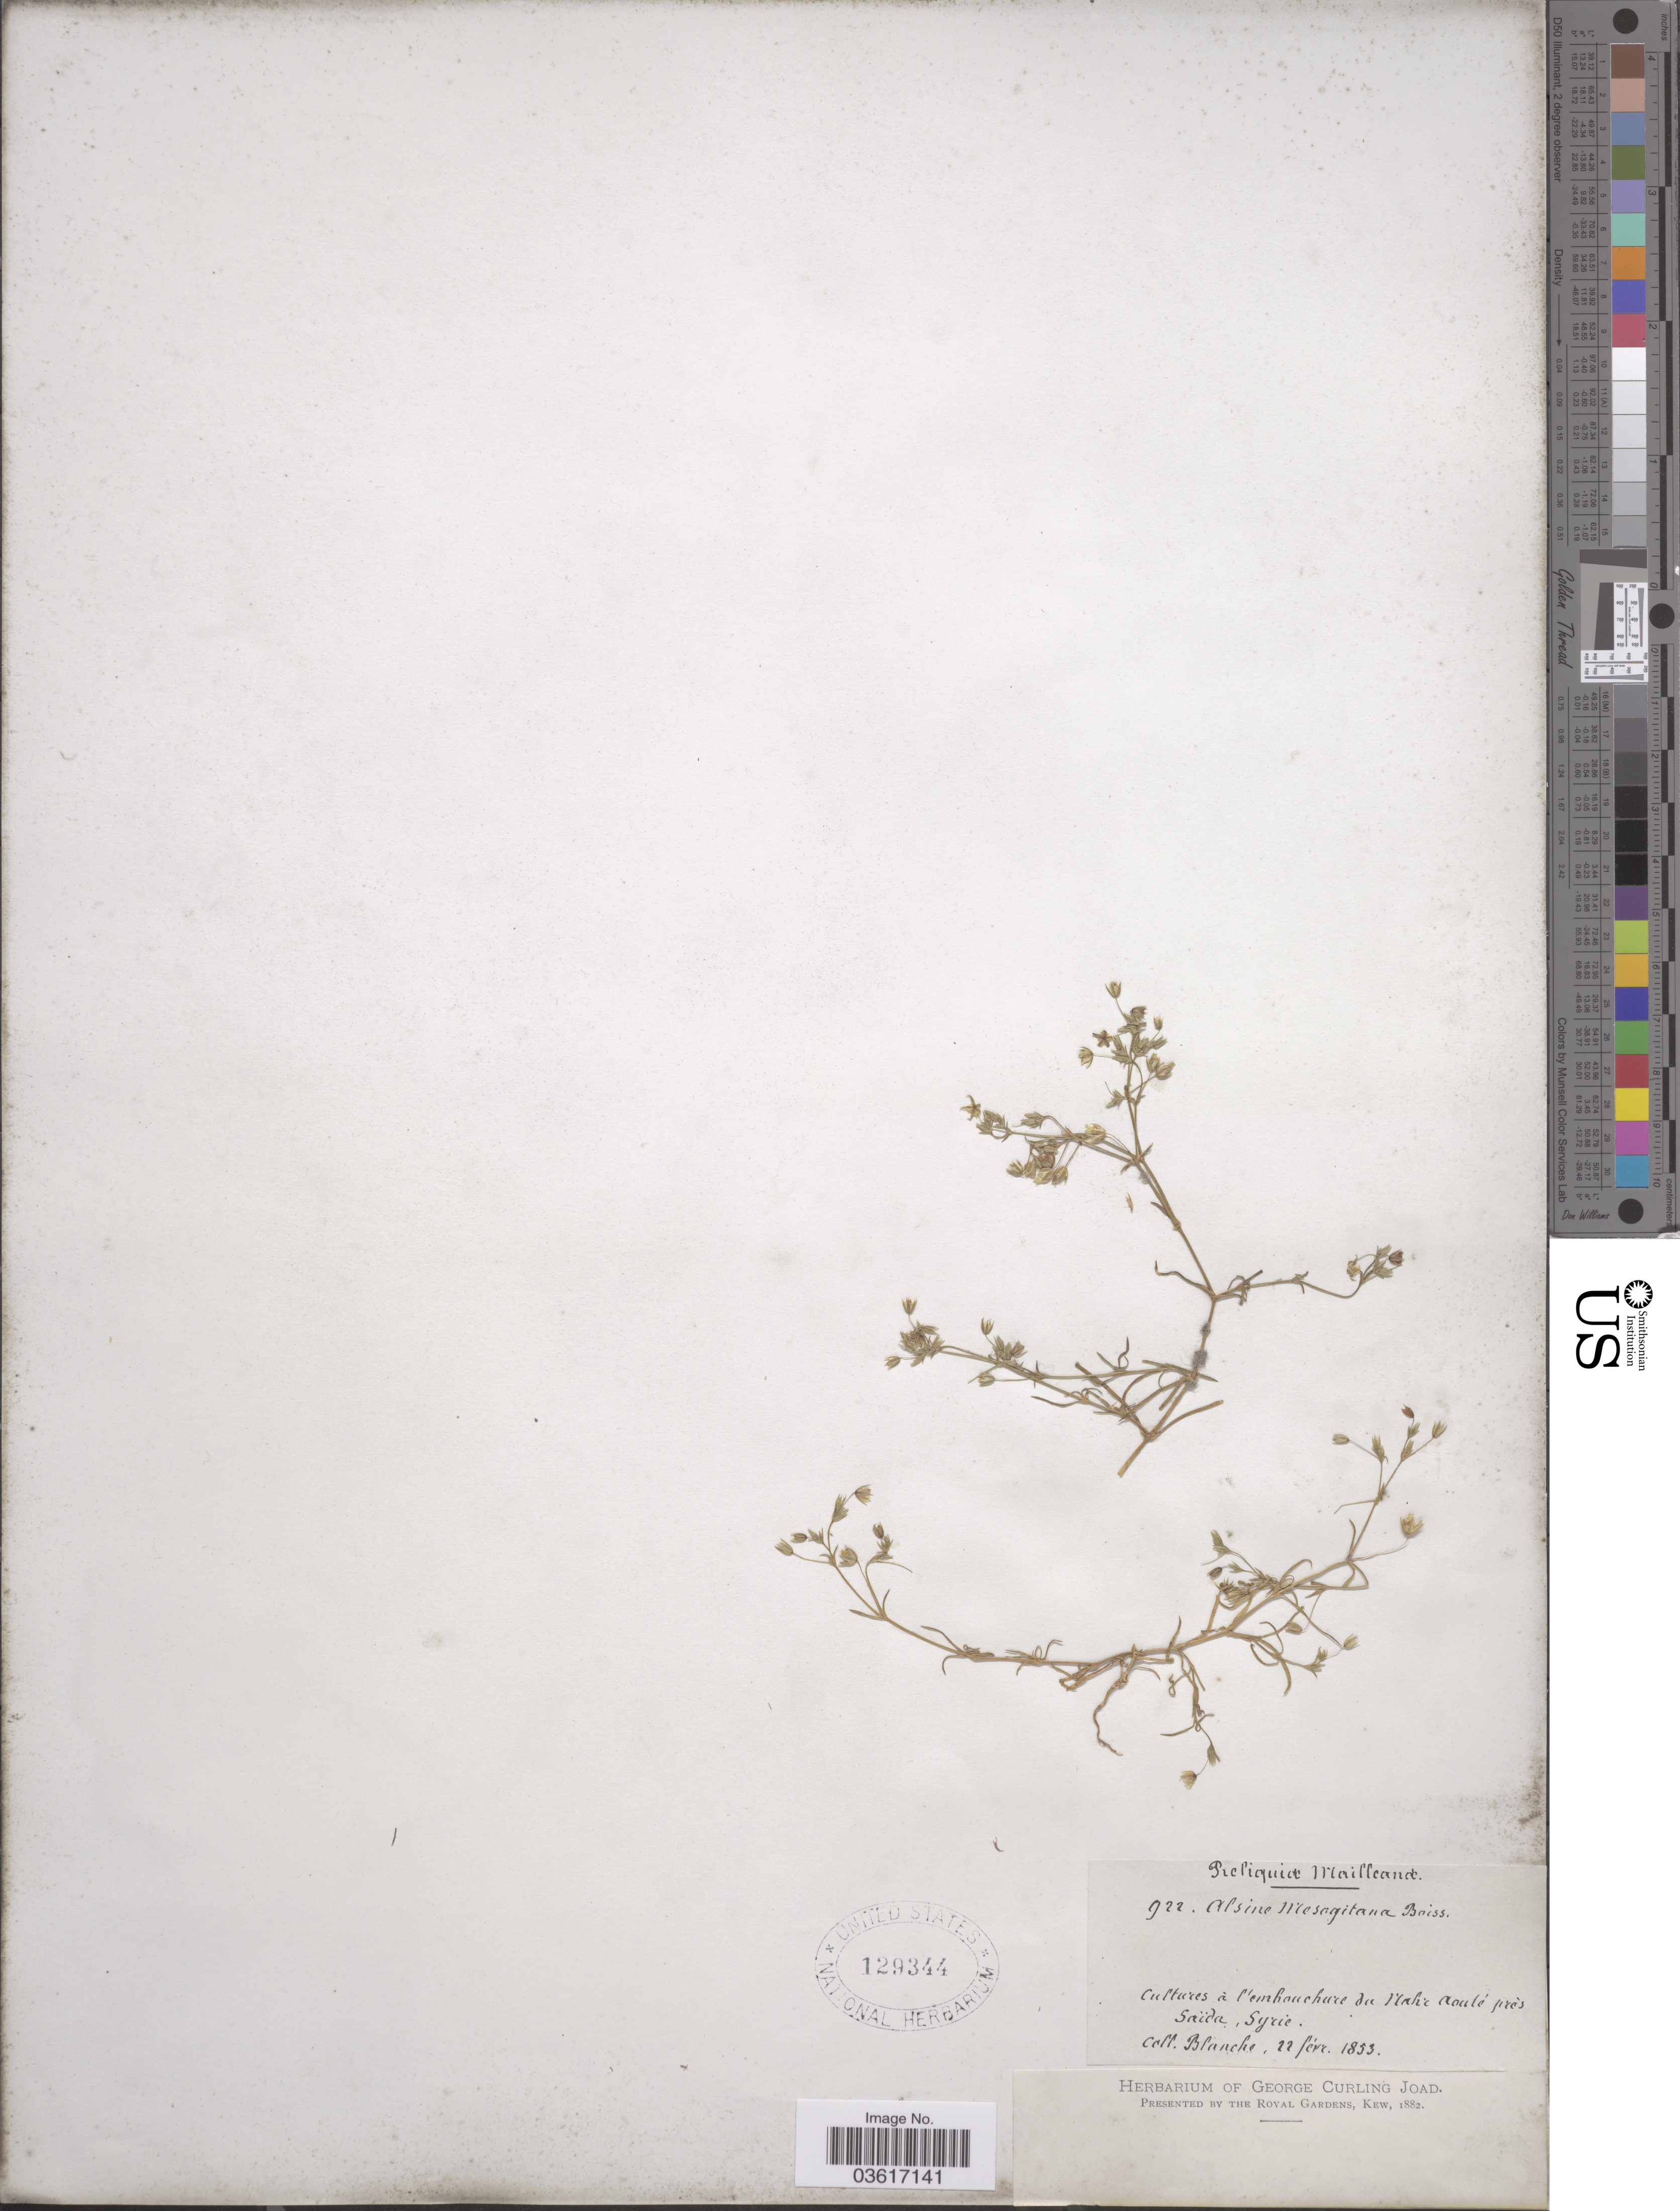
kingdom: Plantae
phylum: Tracheophyta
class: Magnoliopsida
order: Caryophyllales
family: Caryophyllaceae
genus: Minuartia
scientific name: Minuartia mesogitana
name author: (Boiss.) Hand.-Mazz.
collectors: -. Blanche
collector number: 922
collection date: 1853-02-22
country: Syria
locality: Culturés á l'embouchare du Maki Aoulé près Saïda, Syrie.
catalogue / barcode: US 129344